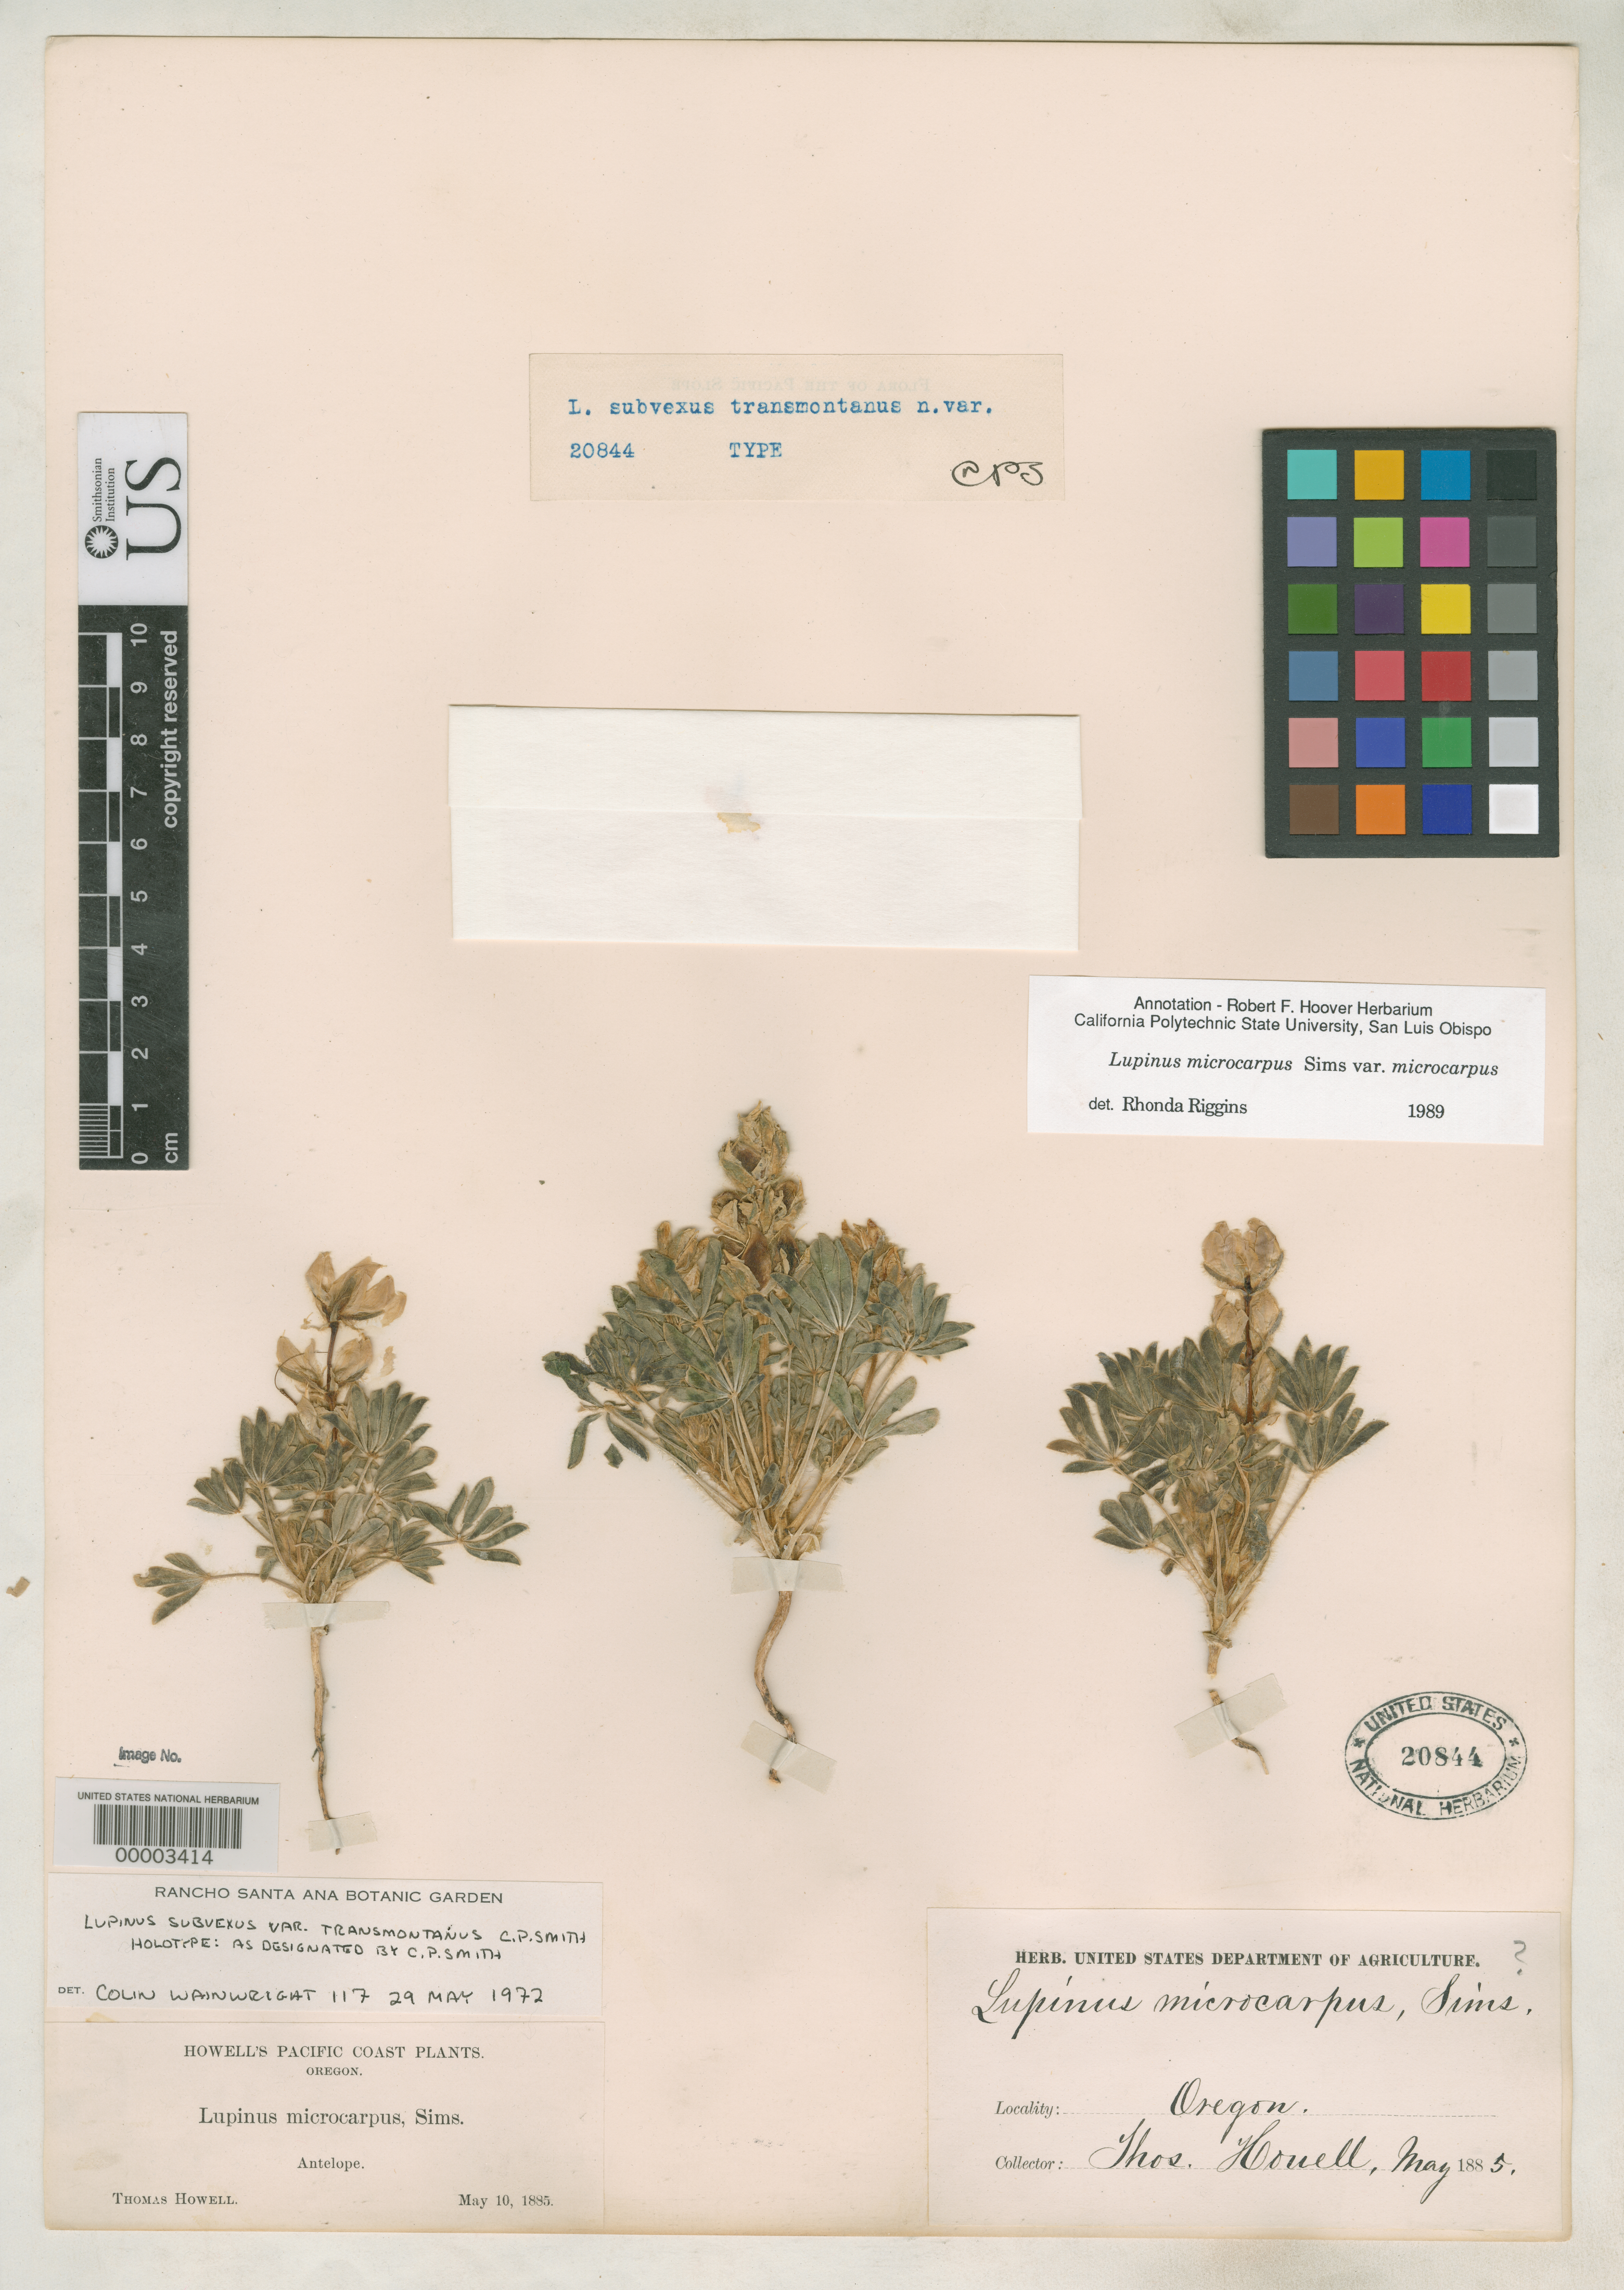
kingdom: Plantae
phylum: Tracheophyta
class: Magnoliopsida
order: Fabales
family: Fabaceae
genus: Lupinus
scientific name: Lupinus subvexus var. transmontanus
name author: C.P. Sm.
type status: Holotype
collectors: T. J. Howell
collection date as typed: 10 May 1885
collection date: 1885-05-10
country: United States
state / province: Oregon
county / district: Wasco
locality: Antelope.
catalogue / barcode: US 20844